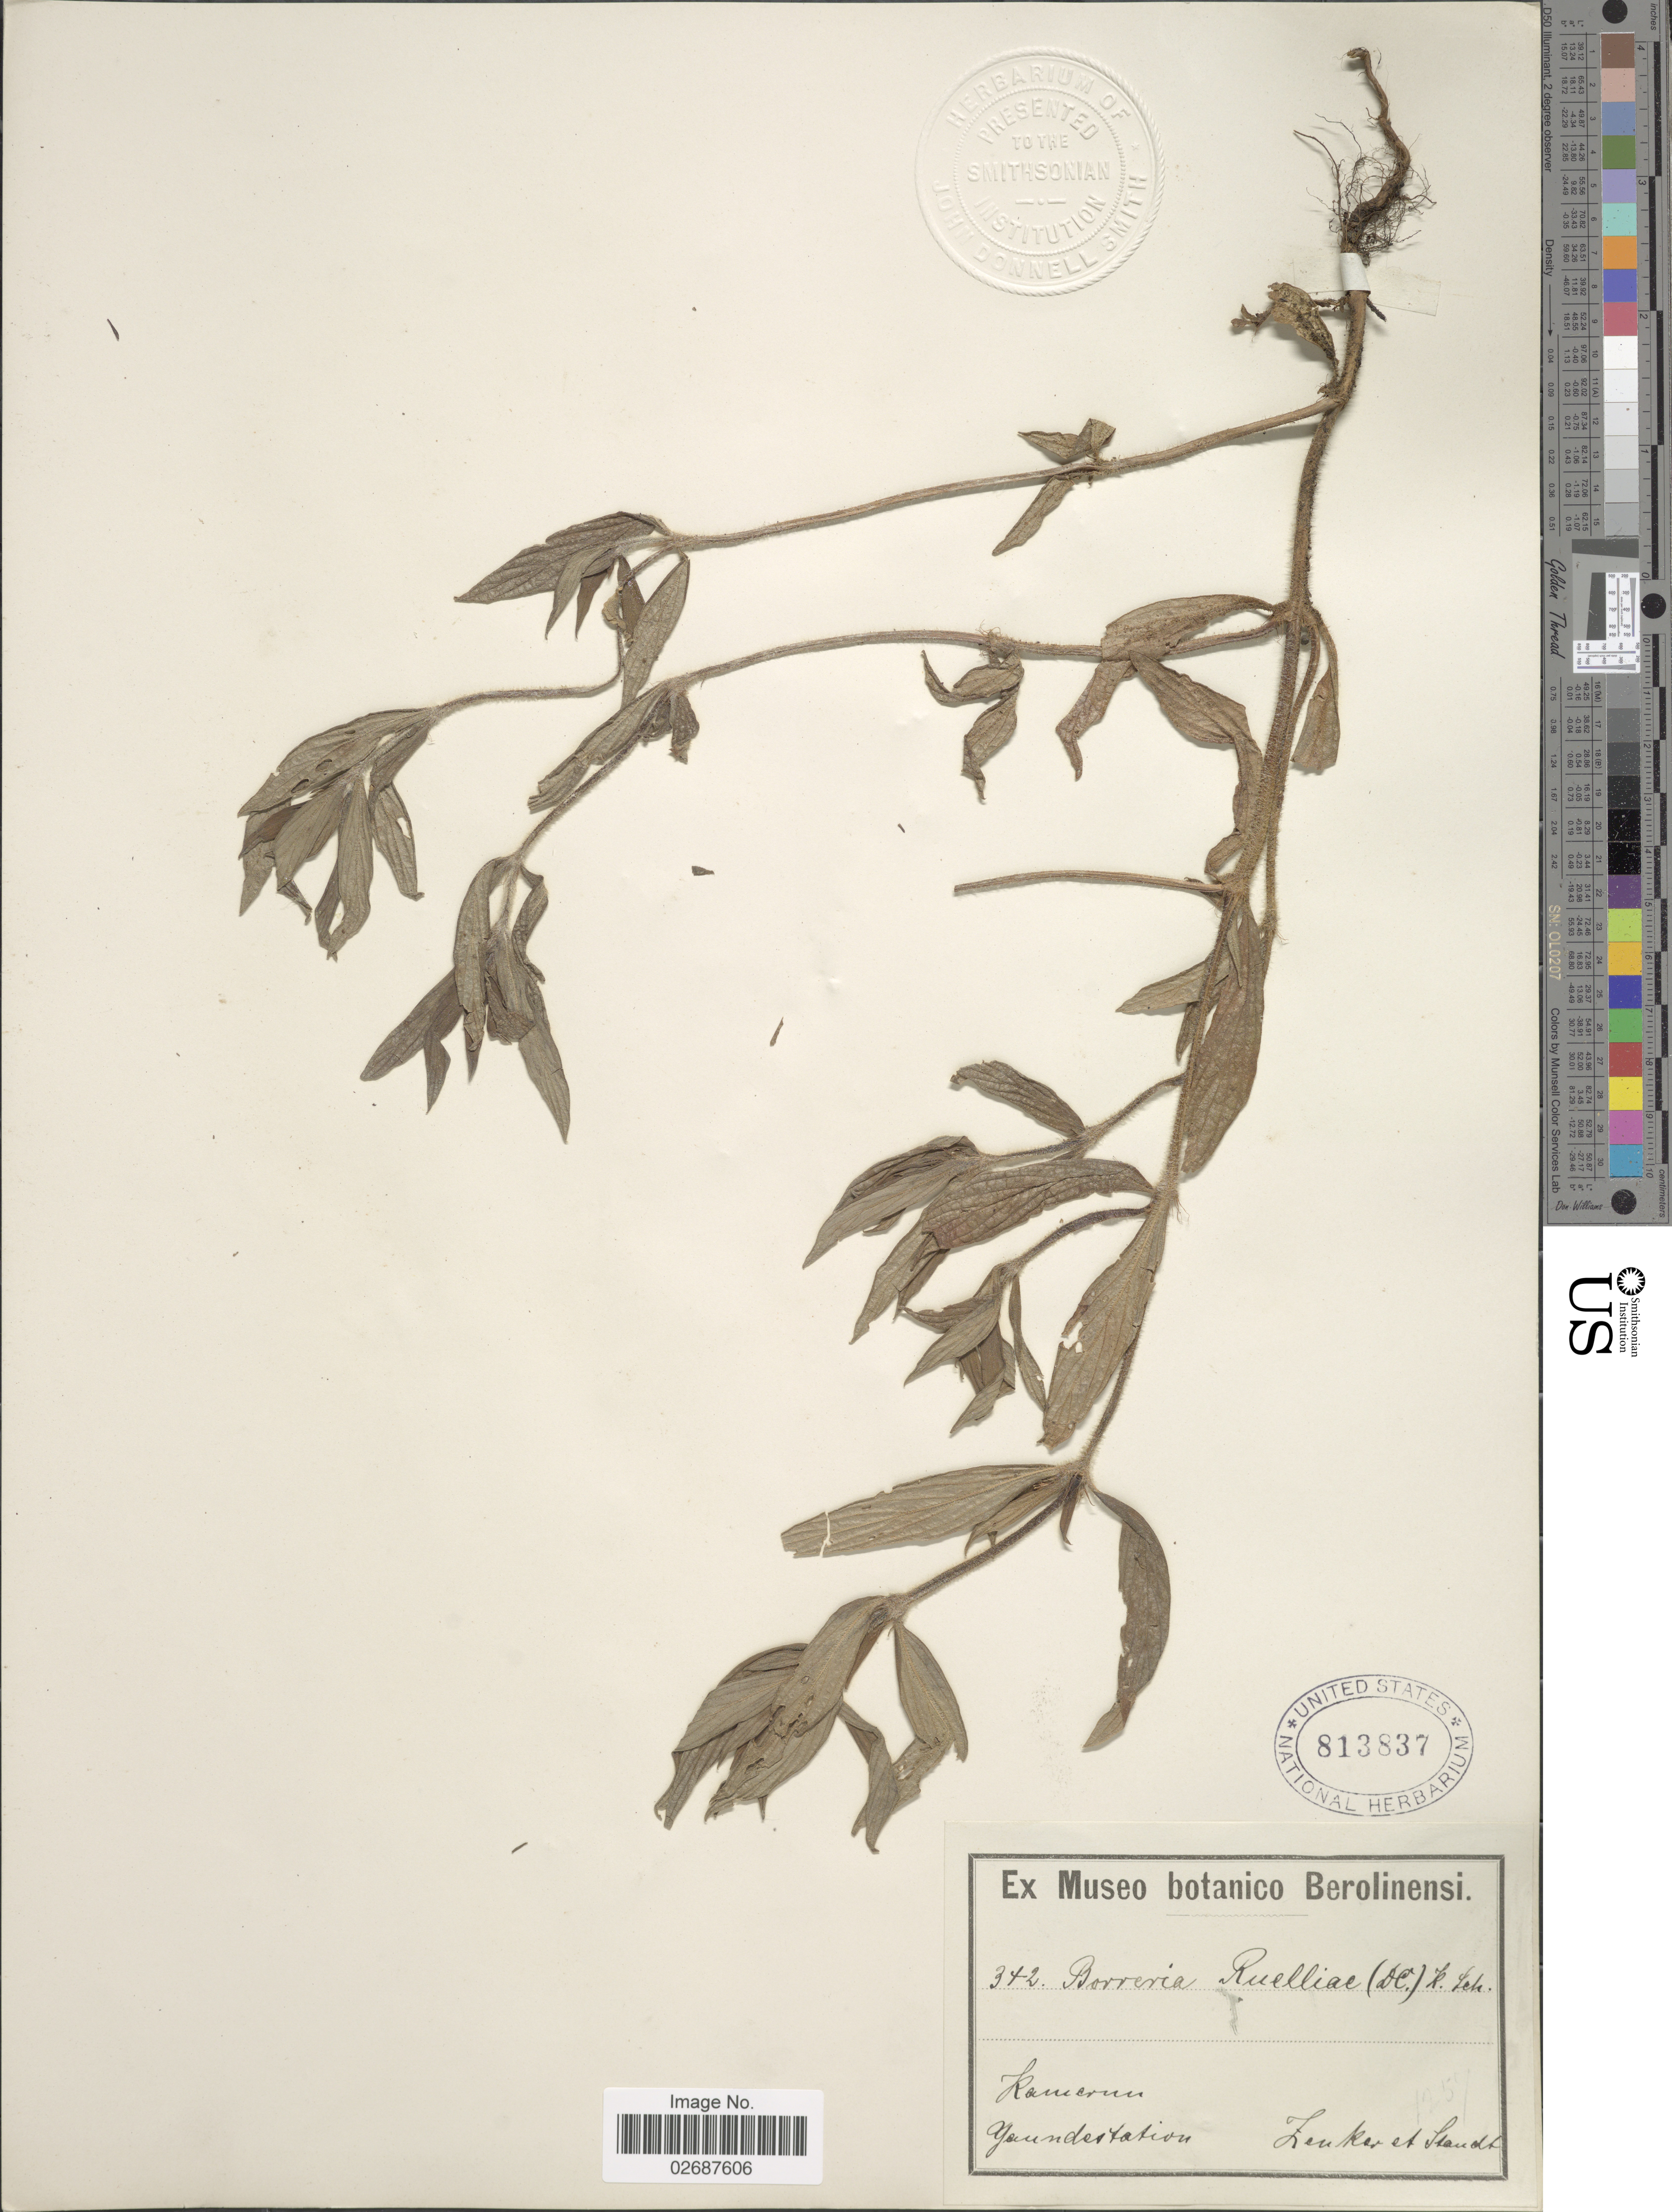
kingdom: Plantae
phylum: Tracheophyta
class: Magnoliopsida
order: Gentianales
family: Rubiaceae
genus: Borreria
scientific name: Borreria ruelliae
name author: (DC.) K. Schum. ex Thoms.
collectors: G. A. Zenker & A. Staudt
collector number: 342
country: Cameroon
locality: Kamerun, Yaundestation.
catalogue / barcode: US 813837